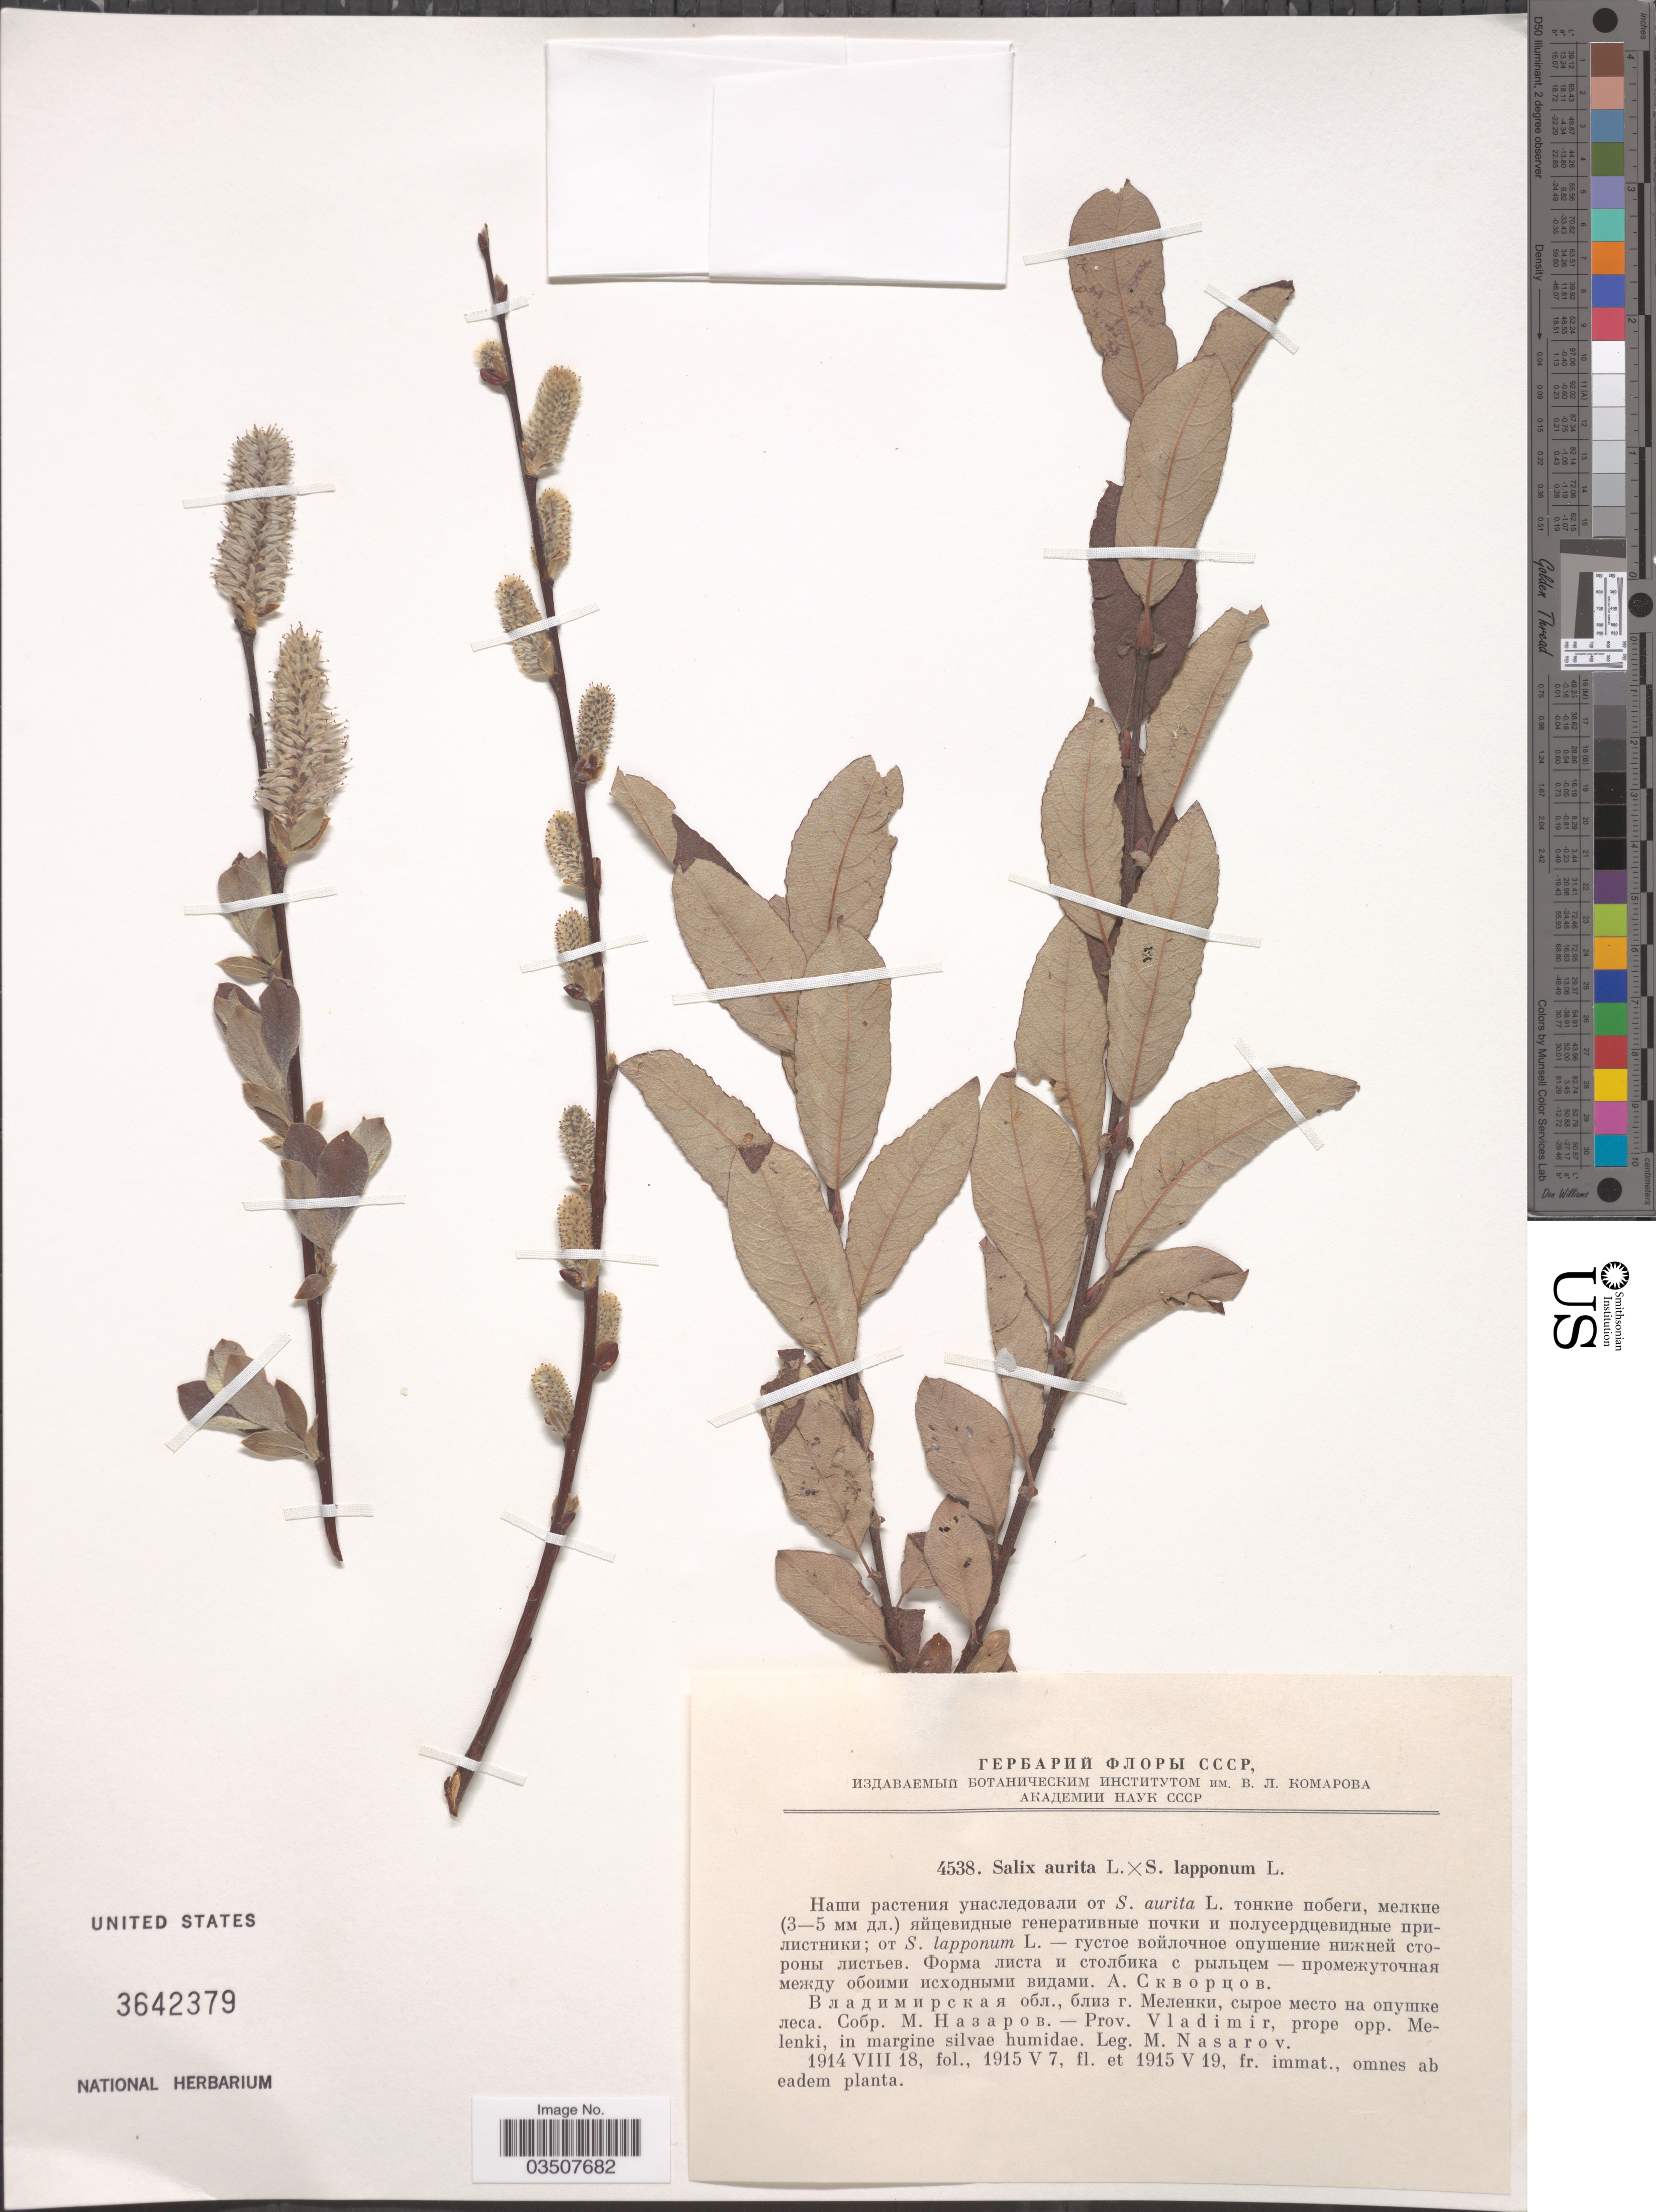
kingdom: Plantae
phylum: Tracheophyta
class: Magnoliopsida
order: Malpighiales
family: Salicaceae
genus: Salix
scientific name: Salix aurita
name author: L.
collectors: M. Nasarov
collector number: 4538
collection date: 1914-08-18/1915-05-19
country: Russian Federation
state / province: Vladimir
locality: Prov. Vladimir, prope opp. Melenki, in margine silvae humidae.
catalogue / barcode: US 3642379